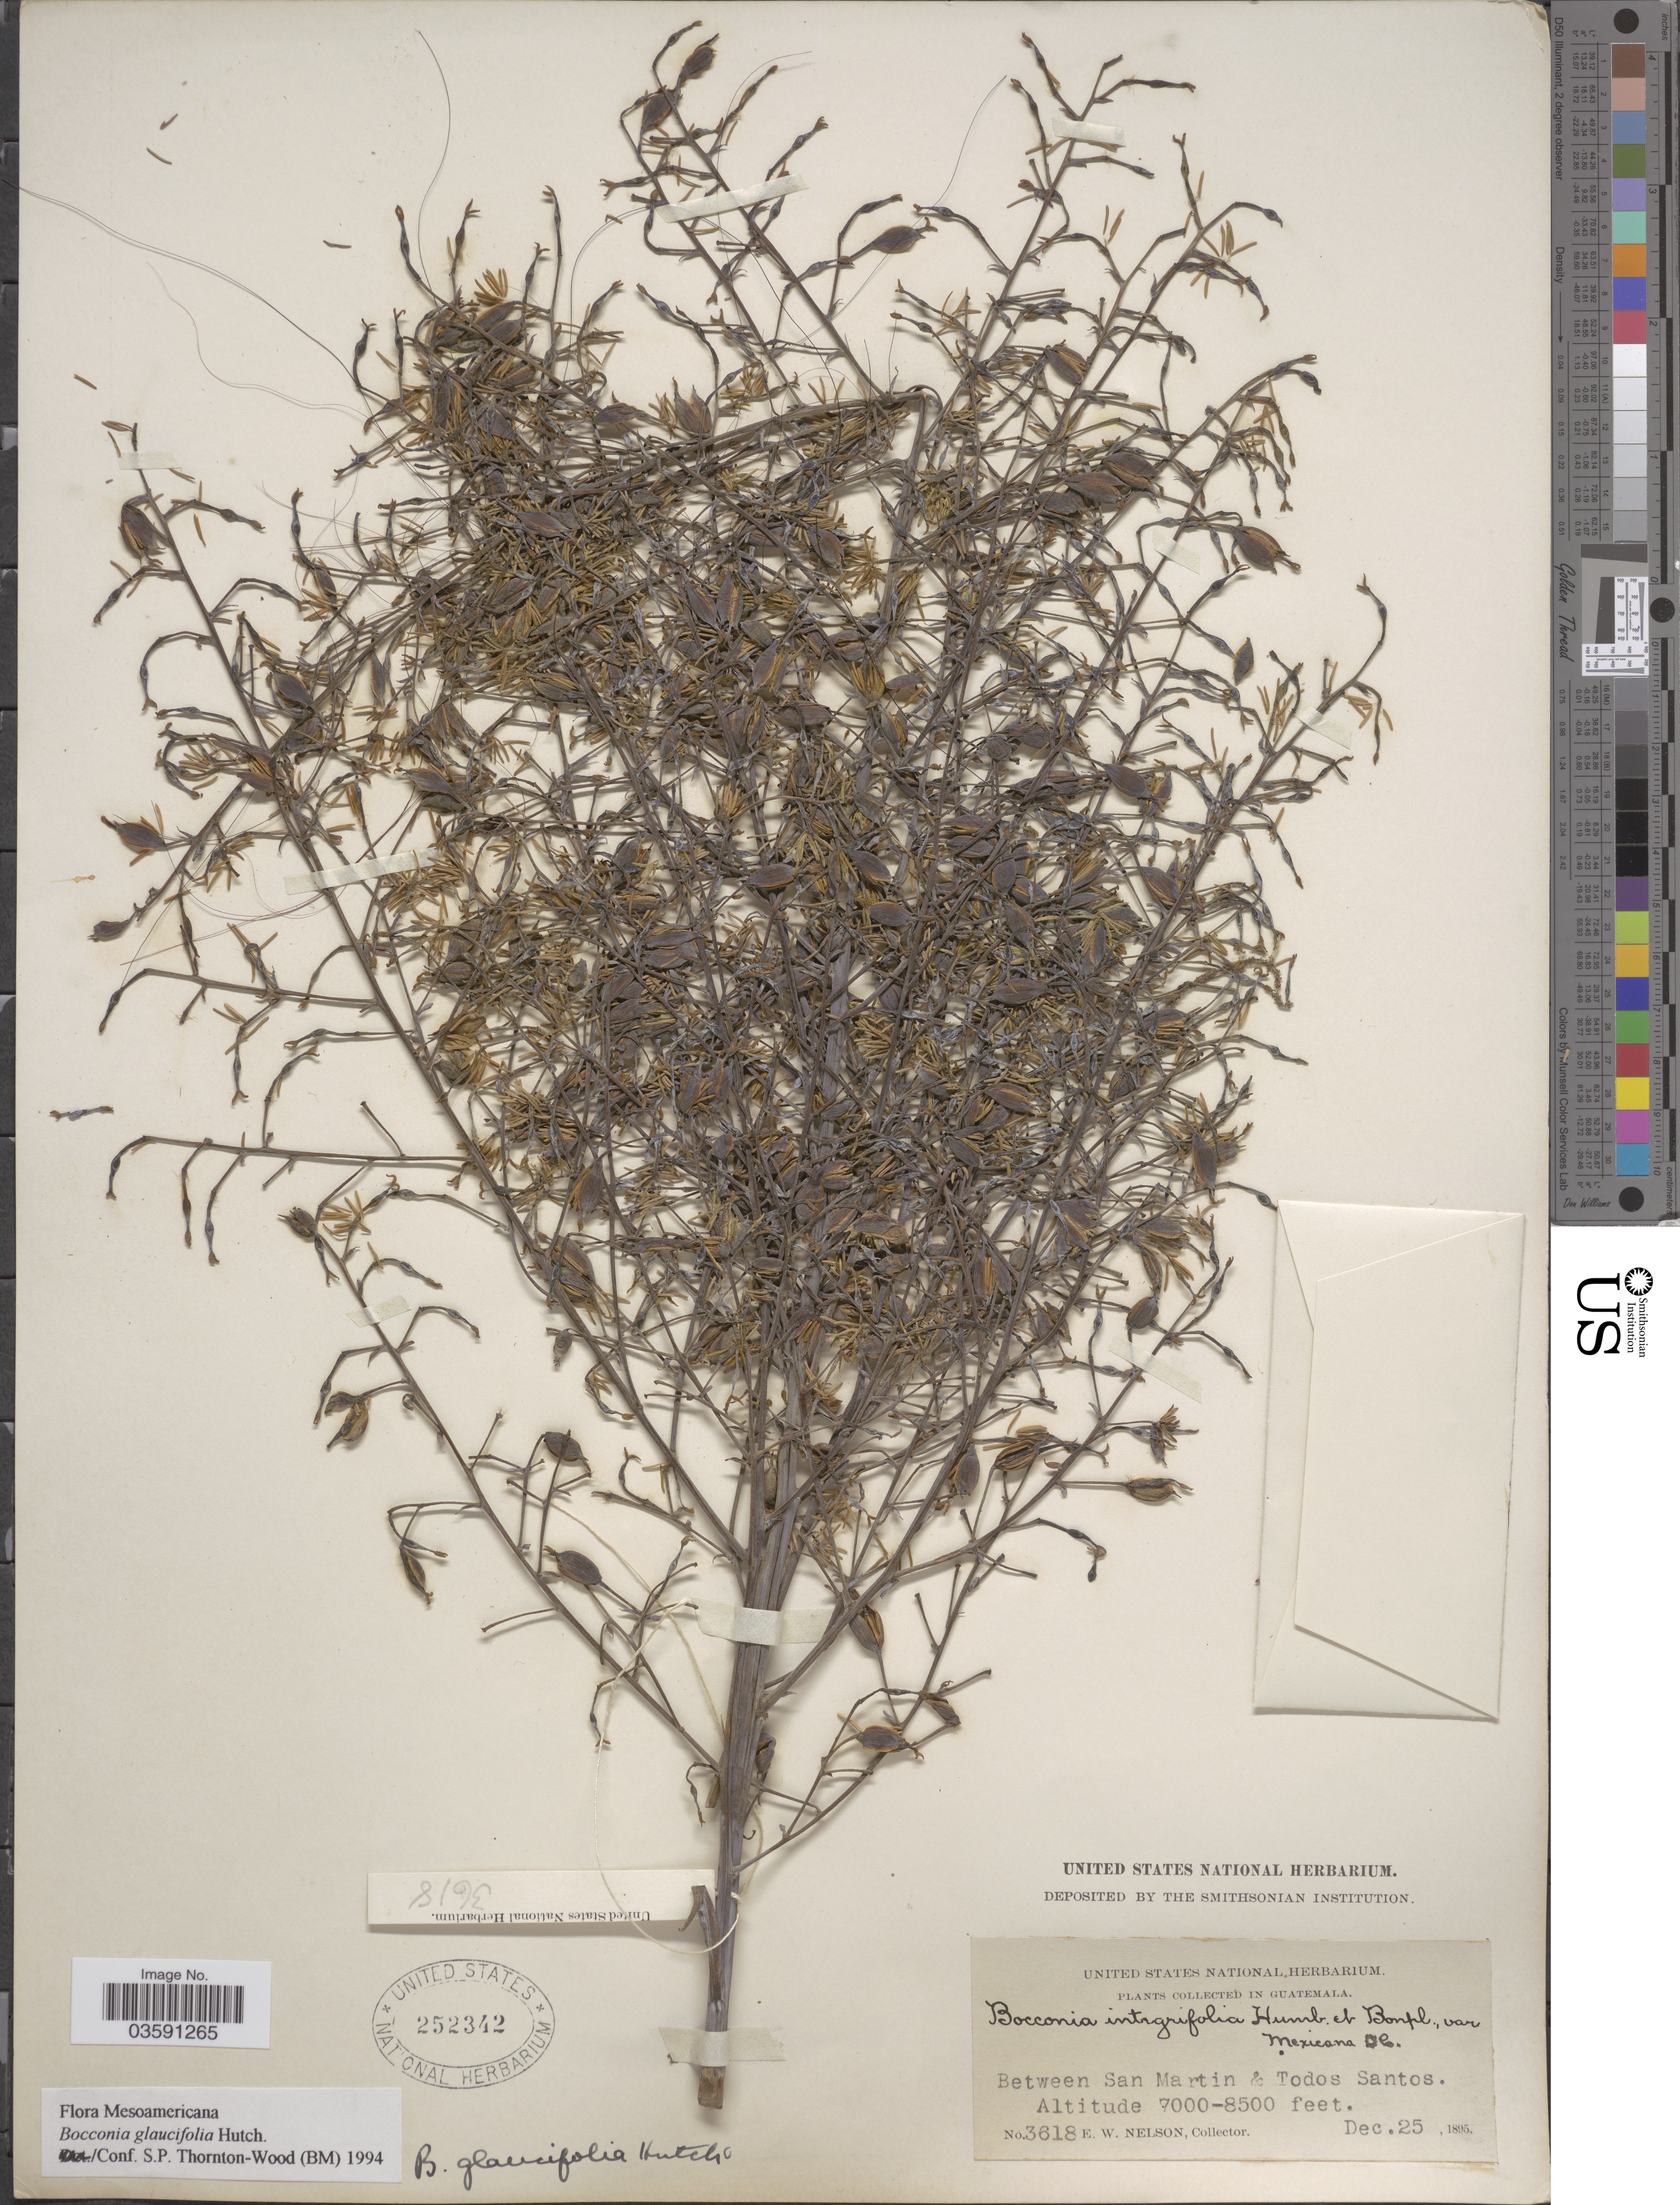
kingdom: Plantae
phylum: Tracheophyta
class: Magnoliopsida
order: Ranunculales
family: Papaveraceae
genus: Bocconia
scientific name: Bocconia glaucifolia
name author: Hutch.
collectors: E. W. Nelson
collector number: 3618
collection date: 1895-12-25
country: Guatemala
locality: Between San Martin & Todos Santos.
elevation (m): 2134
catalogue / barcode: US 252342